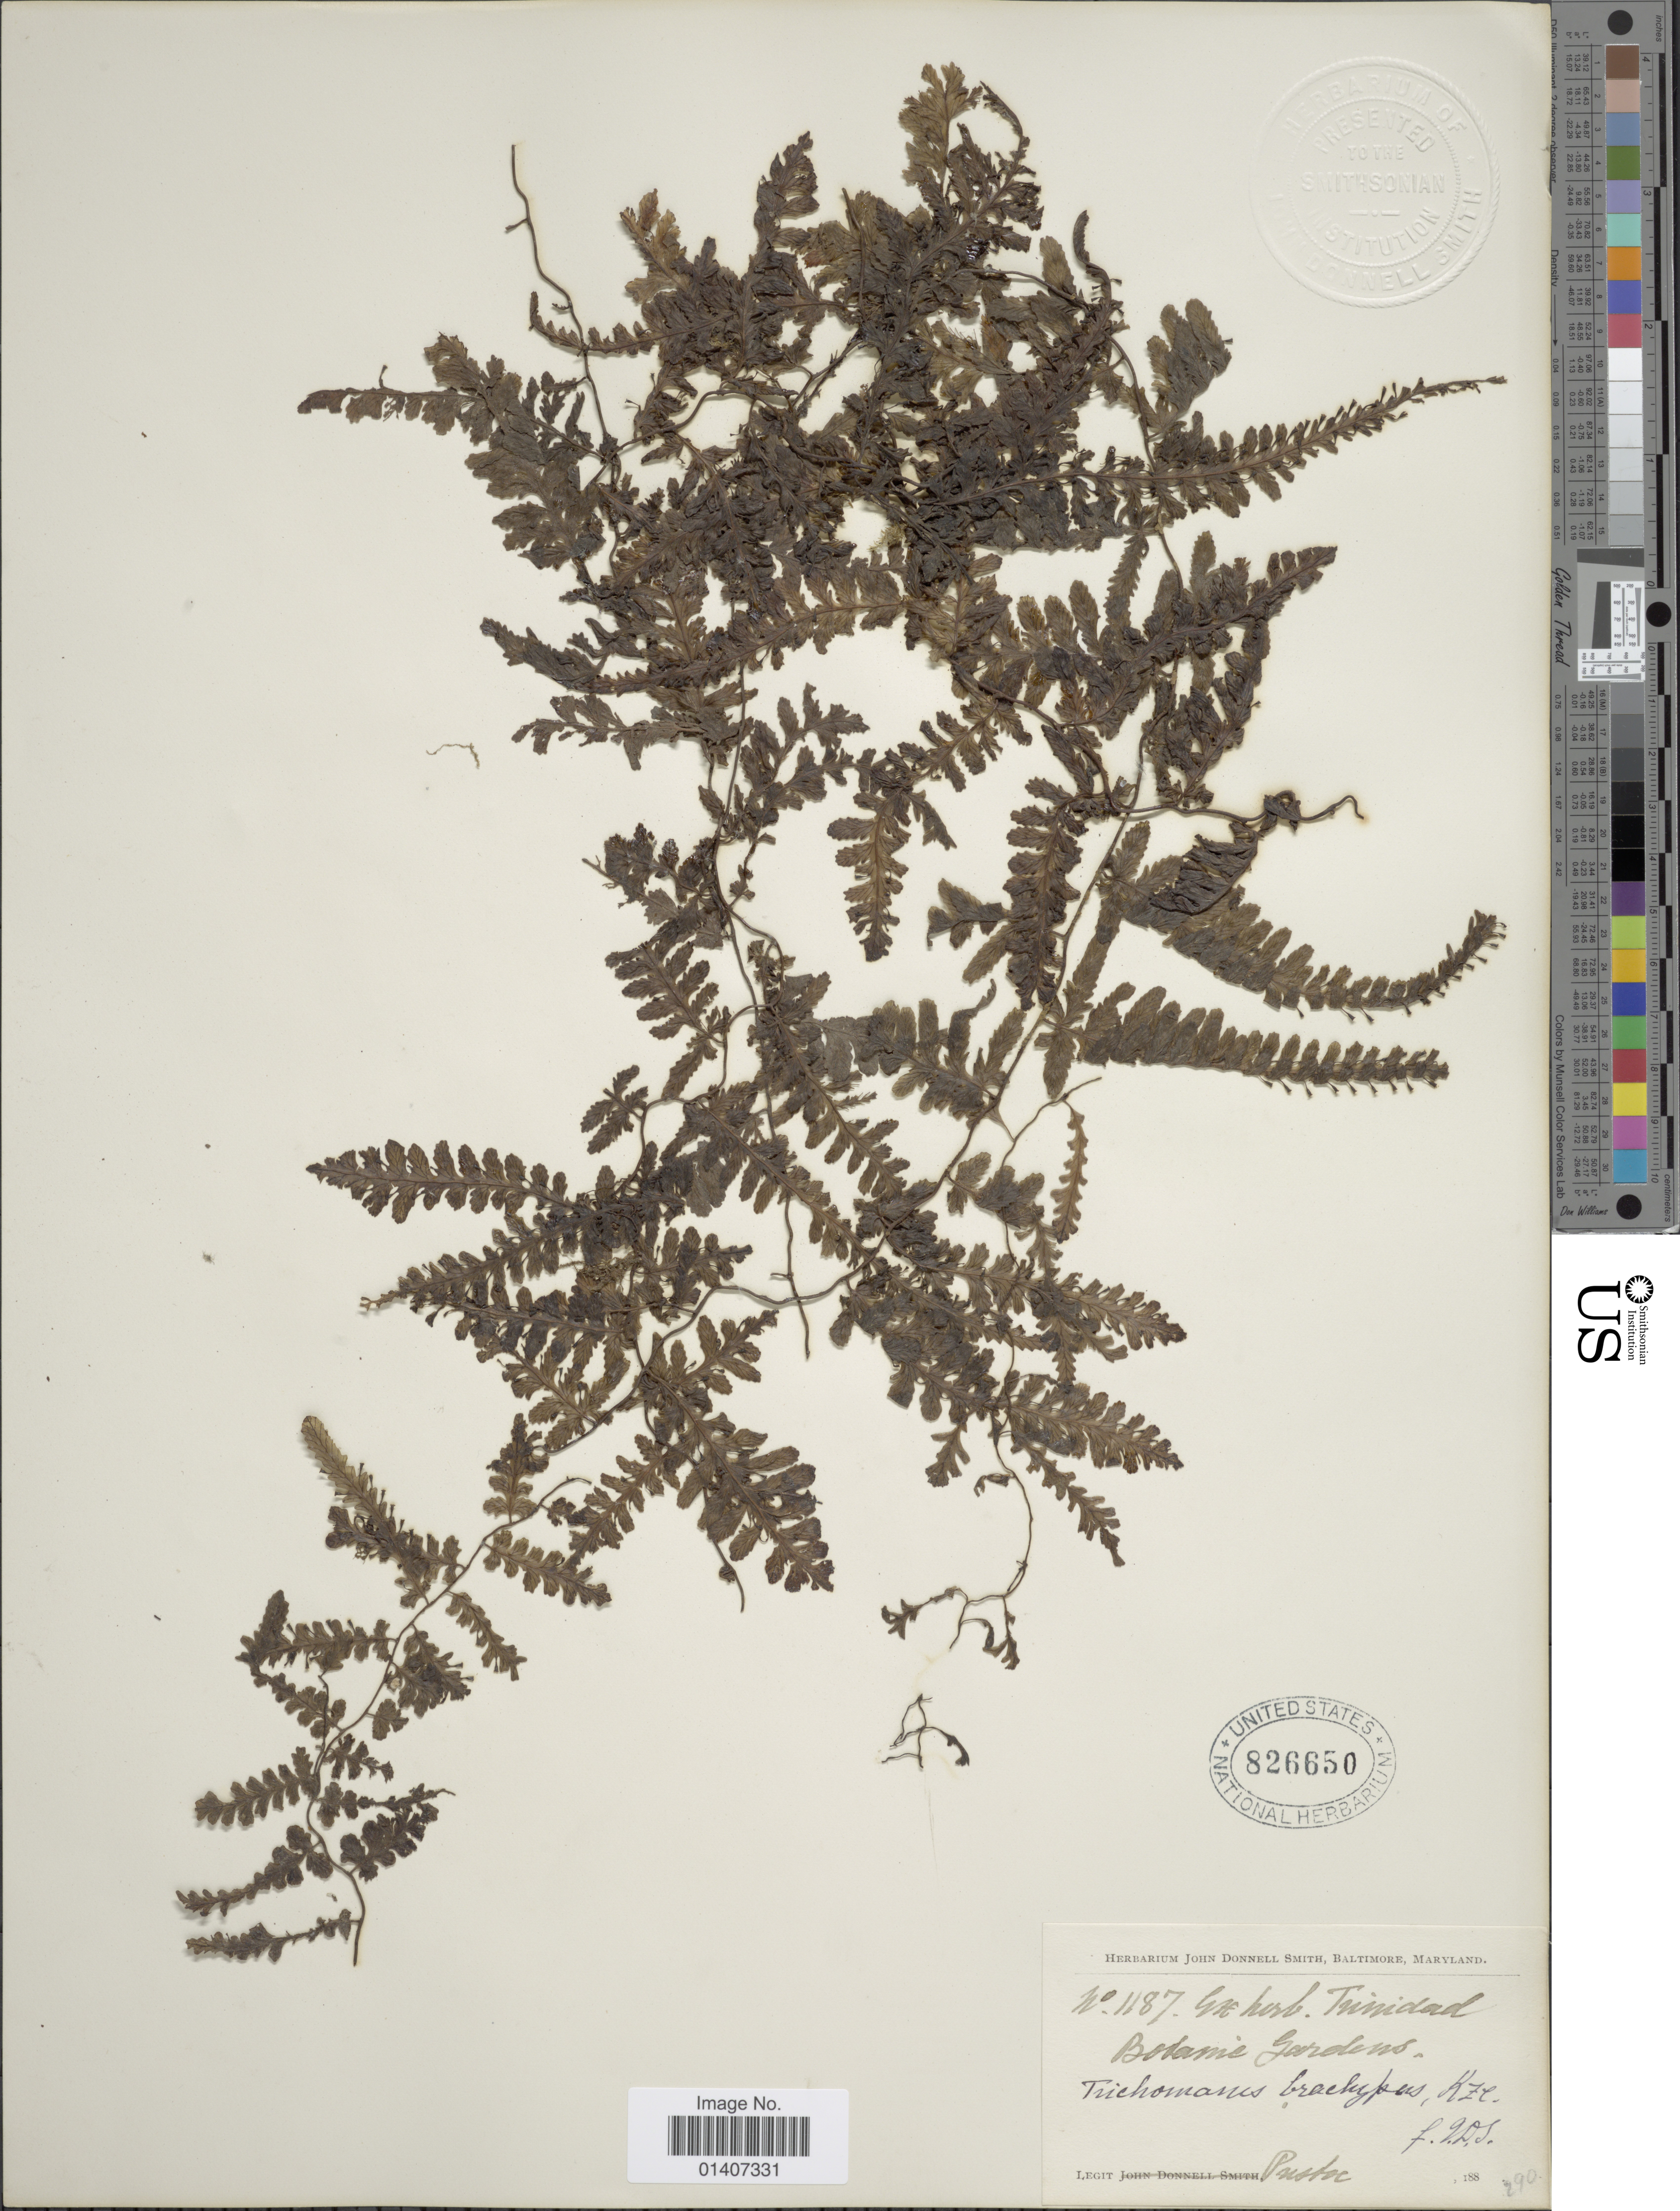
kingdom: Plantae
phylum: Tracheophyta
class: Polypodiopsida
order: Hymenophyllales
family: Hymenophyllaceae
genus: Trichomanes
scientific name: Trichomanes ankersii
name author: C. Parker ex Hook. & Grev.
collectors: Pustoc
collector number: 1187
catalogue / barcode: US 826650